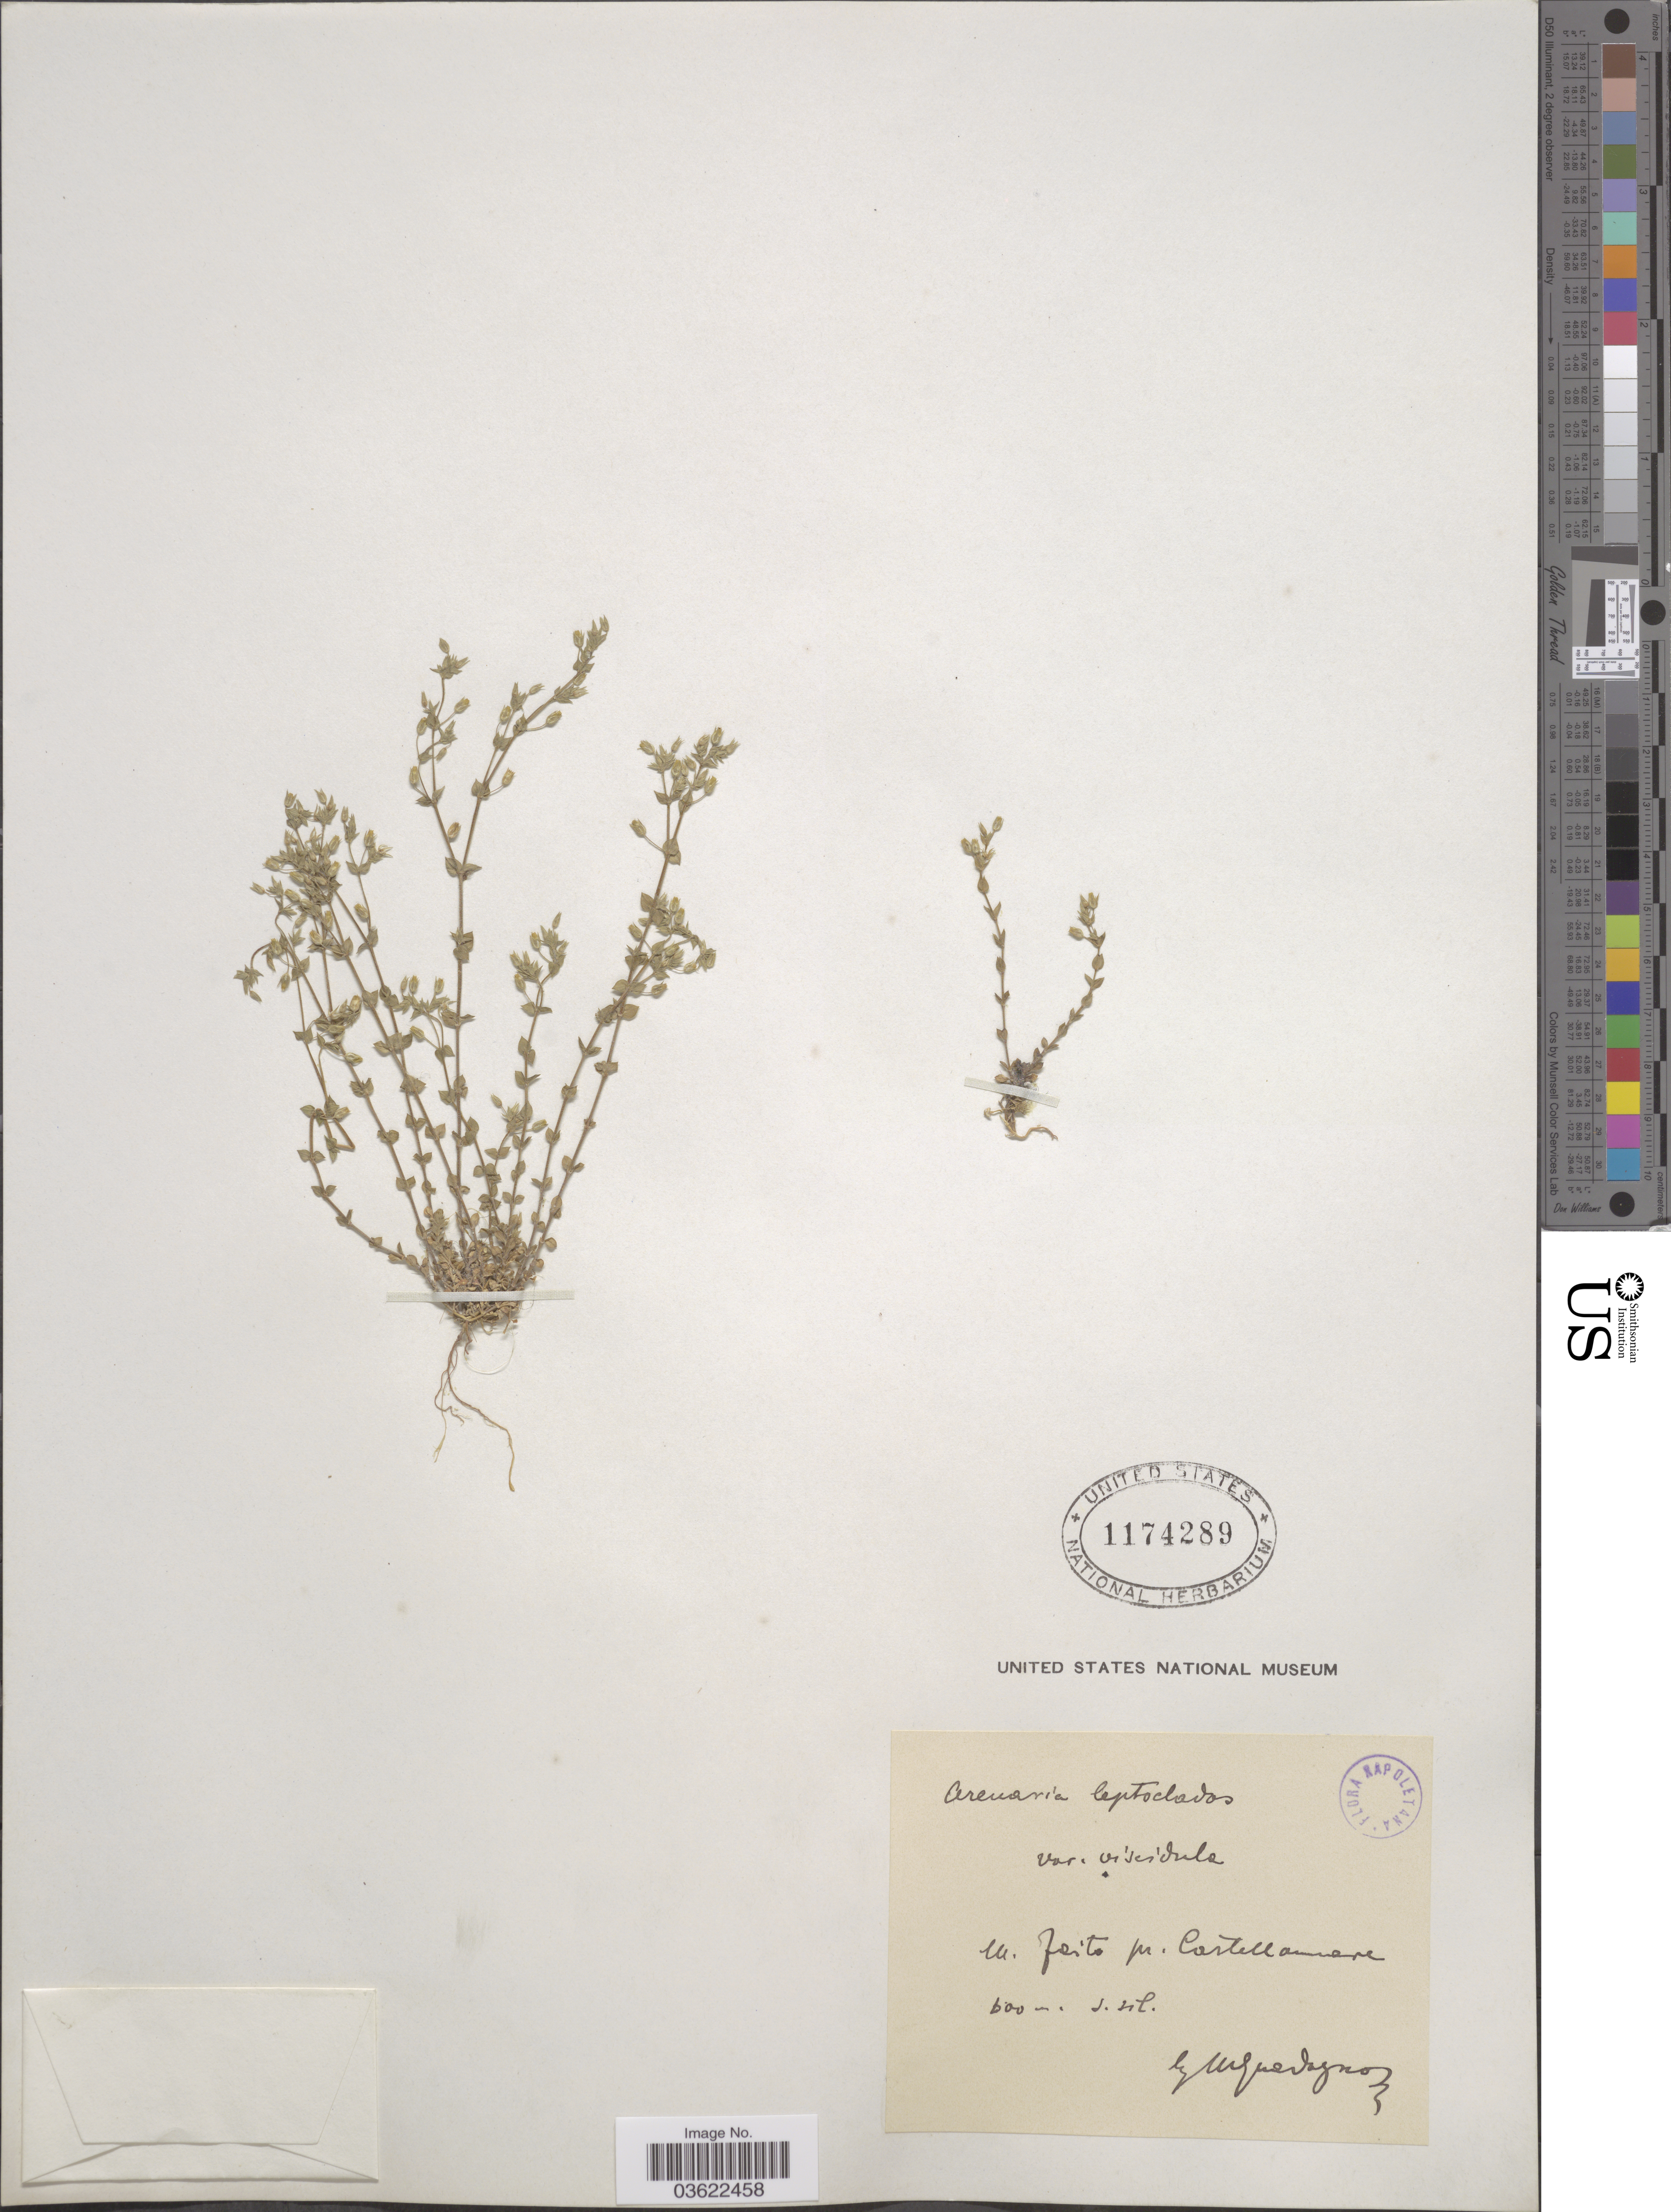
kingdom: Plantae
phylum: Tracheophyta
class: Magnoliopsida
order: Caryophyllales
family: Caryophyllaceae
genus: Arenaria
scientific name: Arenaria leptoclados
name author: (Rchb.) Gussone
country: Italy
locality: M. feito pr. Castellammare.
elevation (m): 600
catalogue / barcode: US 1174289